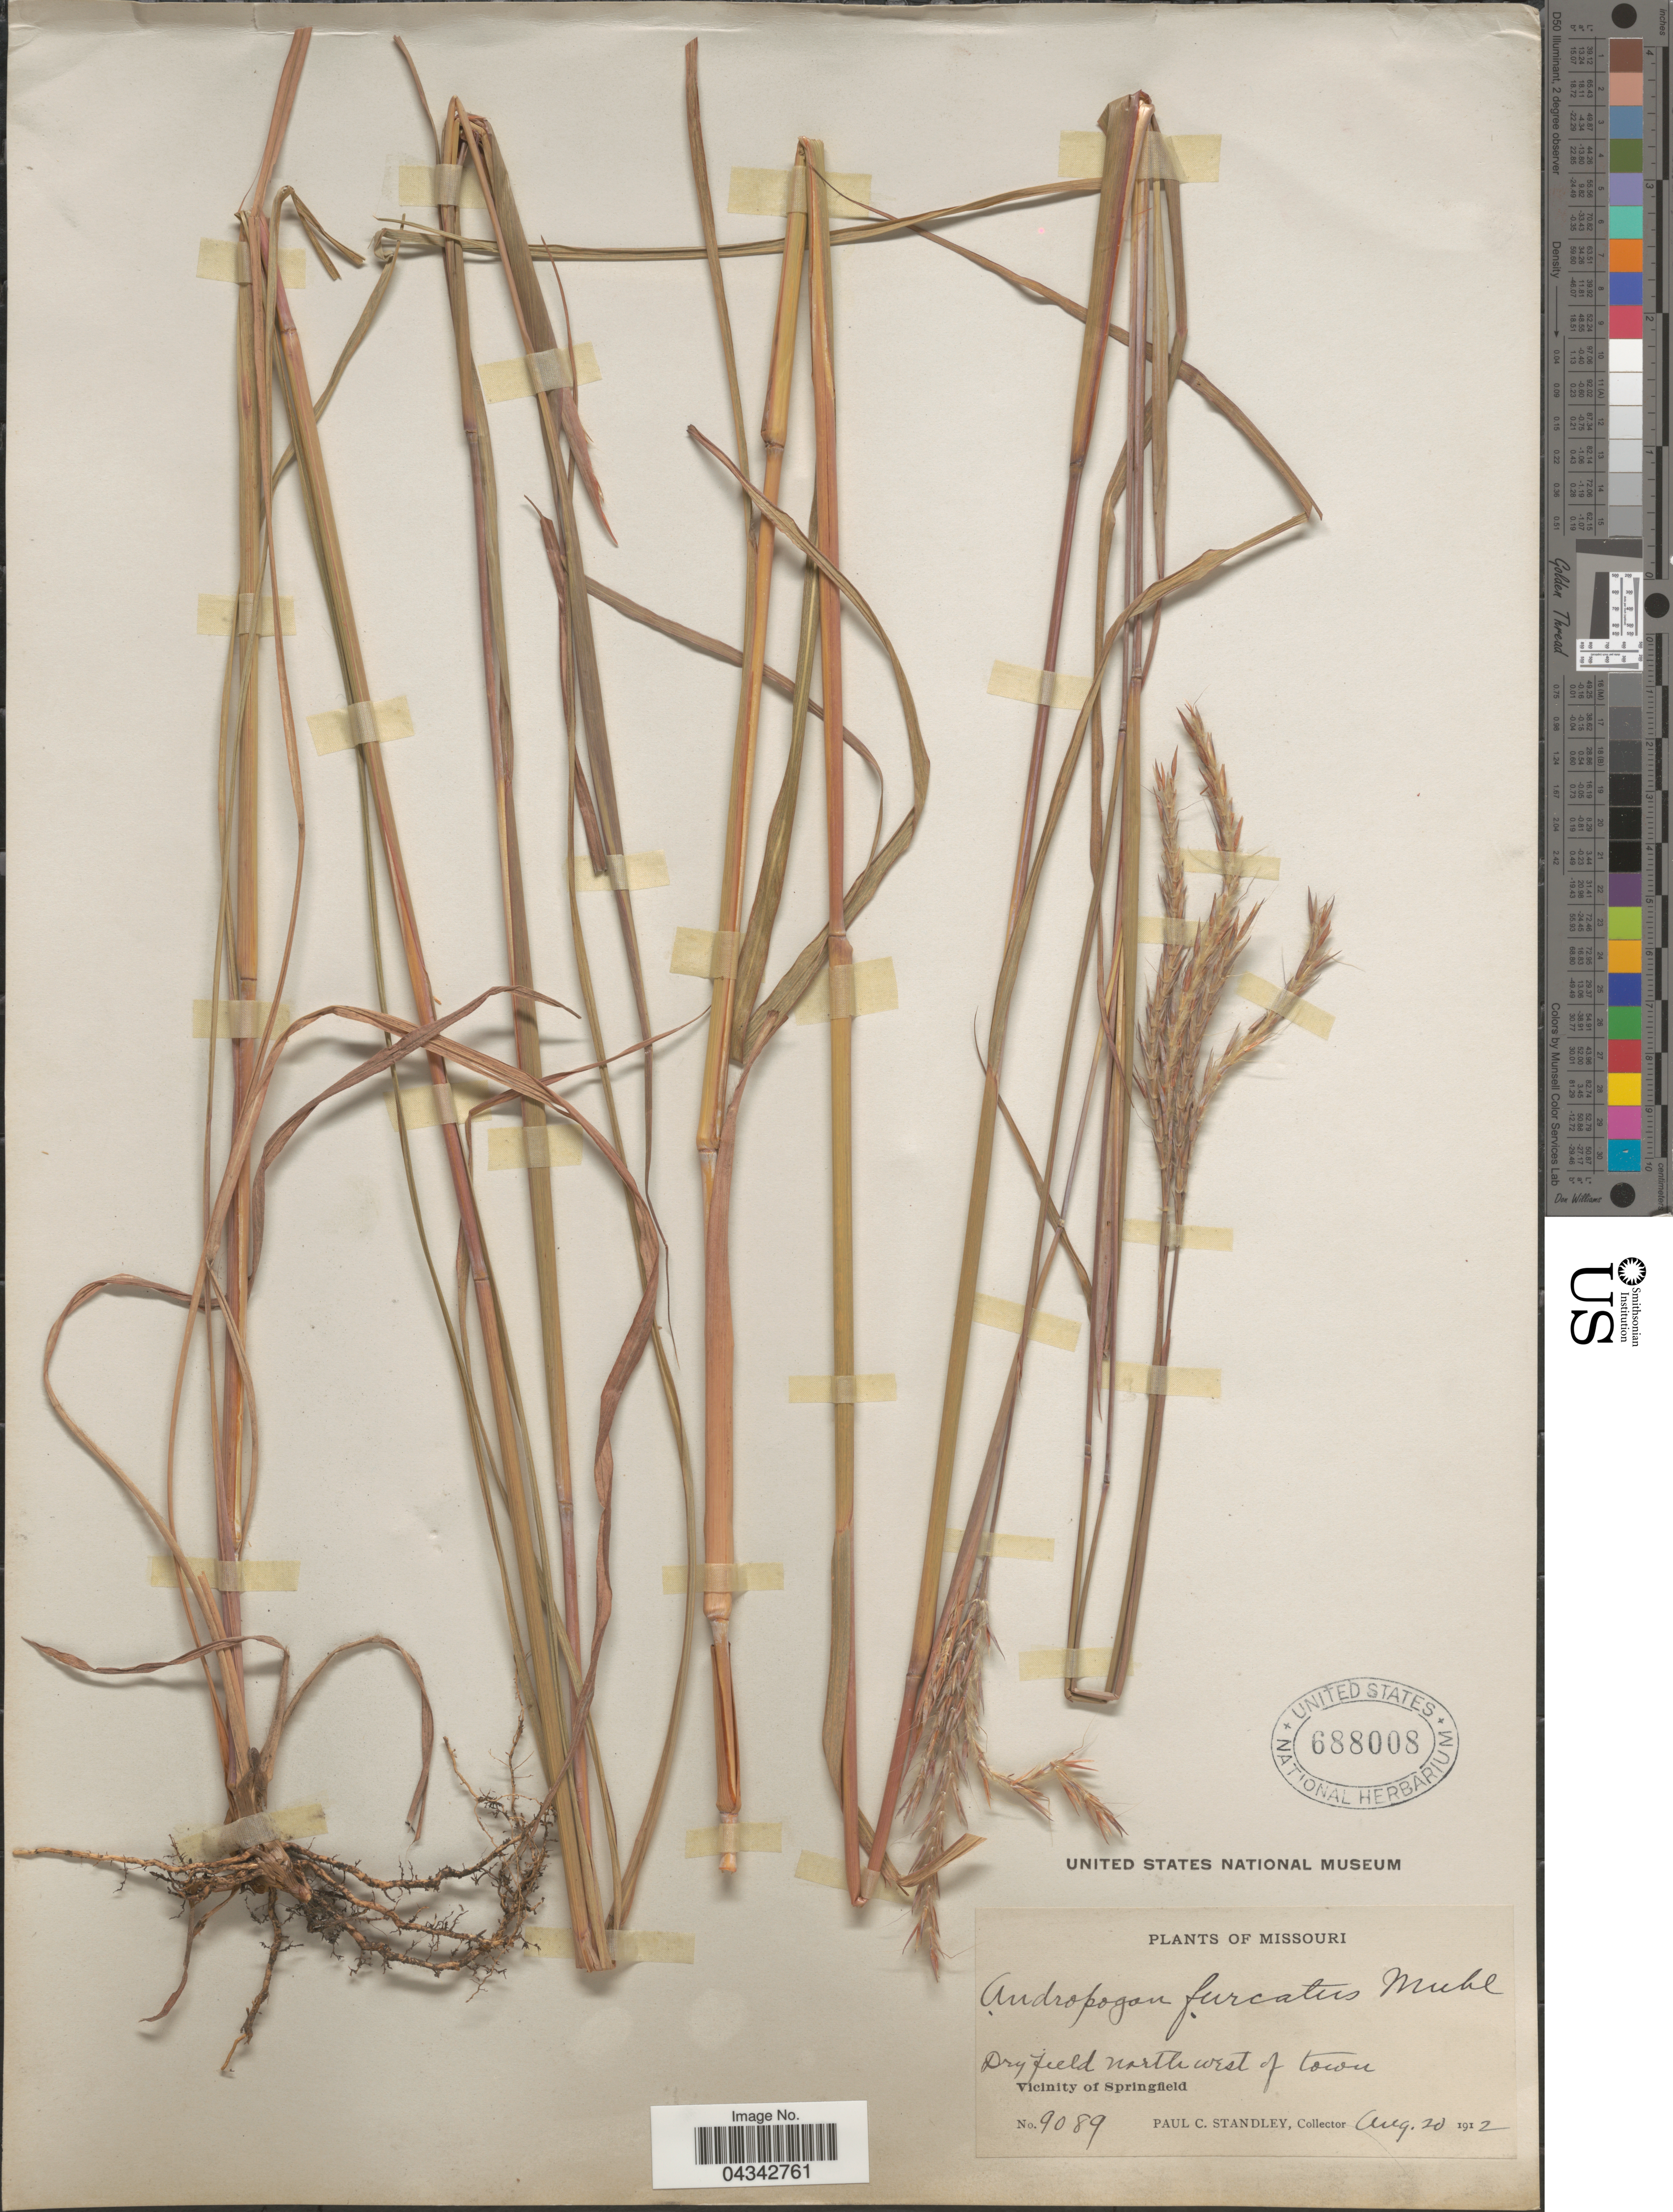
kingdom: Plantae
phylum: Tracheophyta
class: Liliopsida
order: Poales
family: Poaceae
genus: Andropogon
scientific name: Andropogon gerardii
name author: Vitman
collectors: P. C. Standley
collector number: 9089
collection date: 1912-08-20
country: United States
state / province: Missouri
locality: North west of town. Vicinity of Springfield.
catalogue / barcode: US 688008